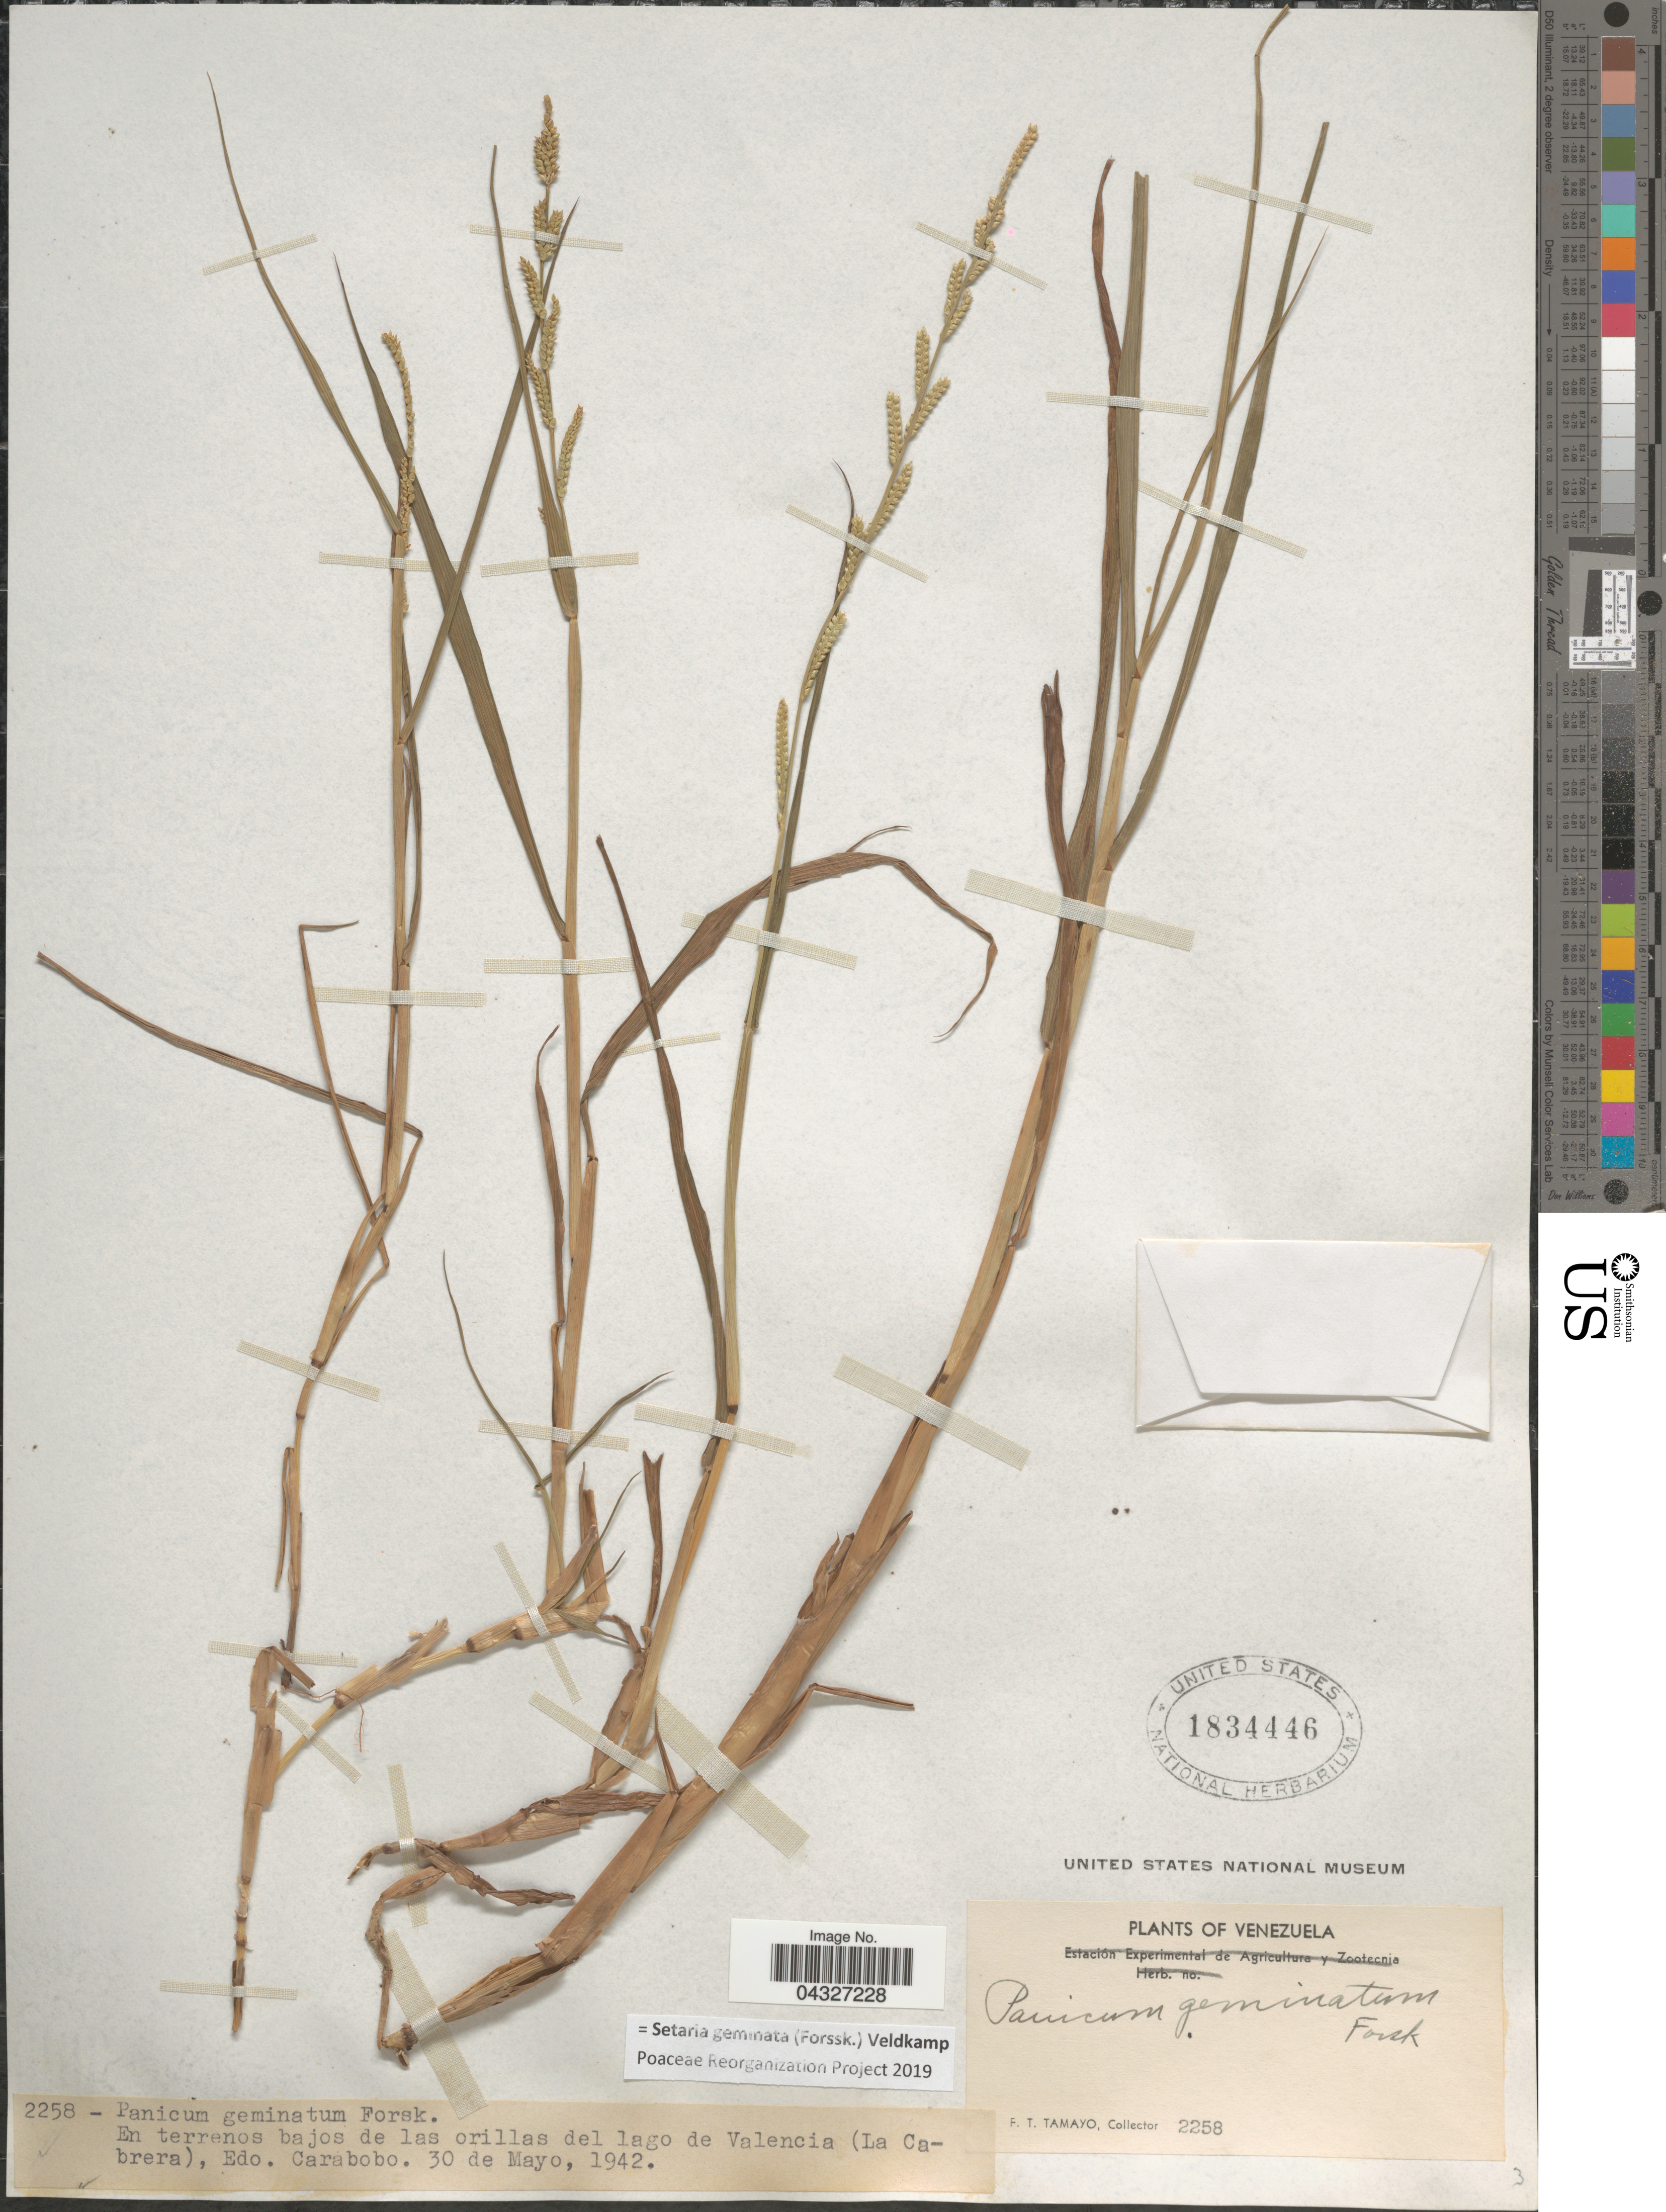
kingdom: Plantae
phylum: Tracheophyta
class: Liliopsida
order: Poales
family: Poaceae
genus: Setaria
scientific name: Setaria geminata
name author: (Forssk.) Veldkamp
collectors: F. Tamayo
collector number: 2258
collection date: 1942-05-30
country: Venezuela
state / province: Carabobo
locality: En terrenos bajos de las orillas del lago de Valencia (La Cabrera).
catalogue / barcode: US 1834446